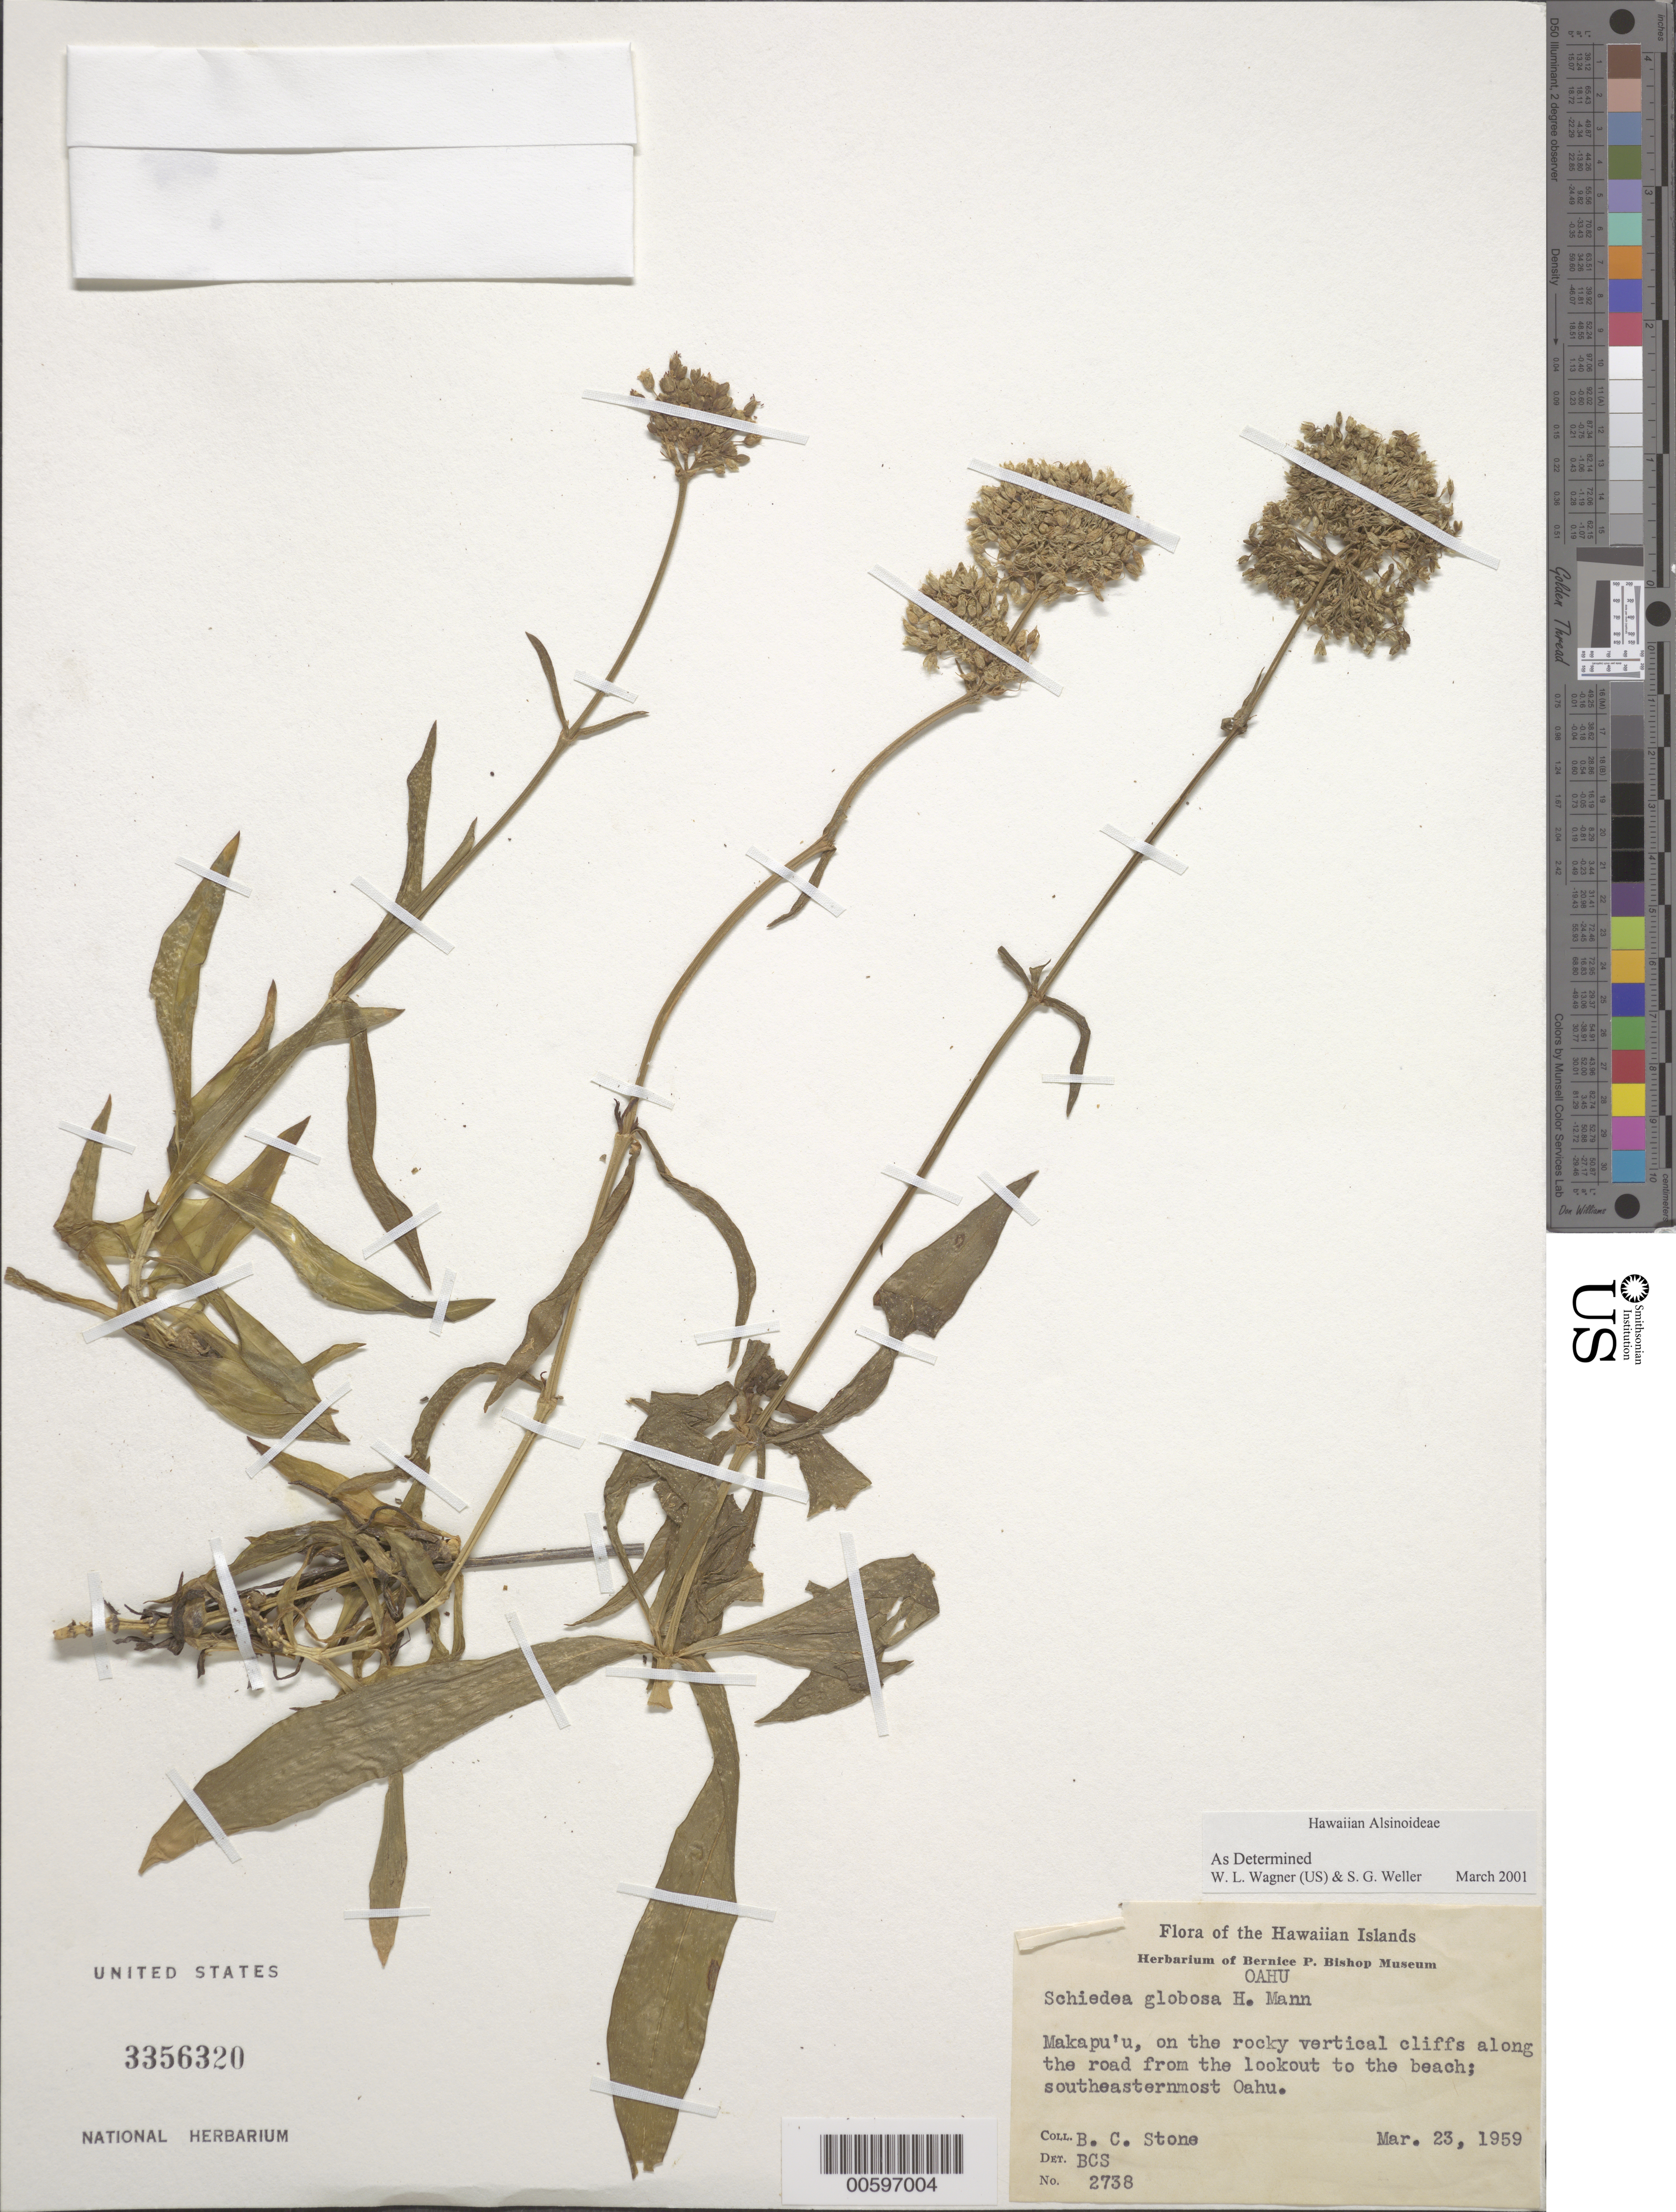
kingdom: Plantae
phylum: Tracheophyta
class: Magnoliopsida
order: Caryophyllales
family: Caryophyllaceae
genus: Schiedea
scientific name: Schiedea globosa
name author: H. Mann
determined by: Stone, Benjamin C.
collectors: B. C. Stone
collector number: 2738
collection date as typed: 23 Mar 1959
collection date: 1959-03-23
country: United States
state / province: Hawaii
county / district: Honolulu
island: Oahu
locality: Makapu'u, along the road from the lookout to the beach; S eastern most Oahu.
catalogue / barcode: US 3356320